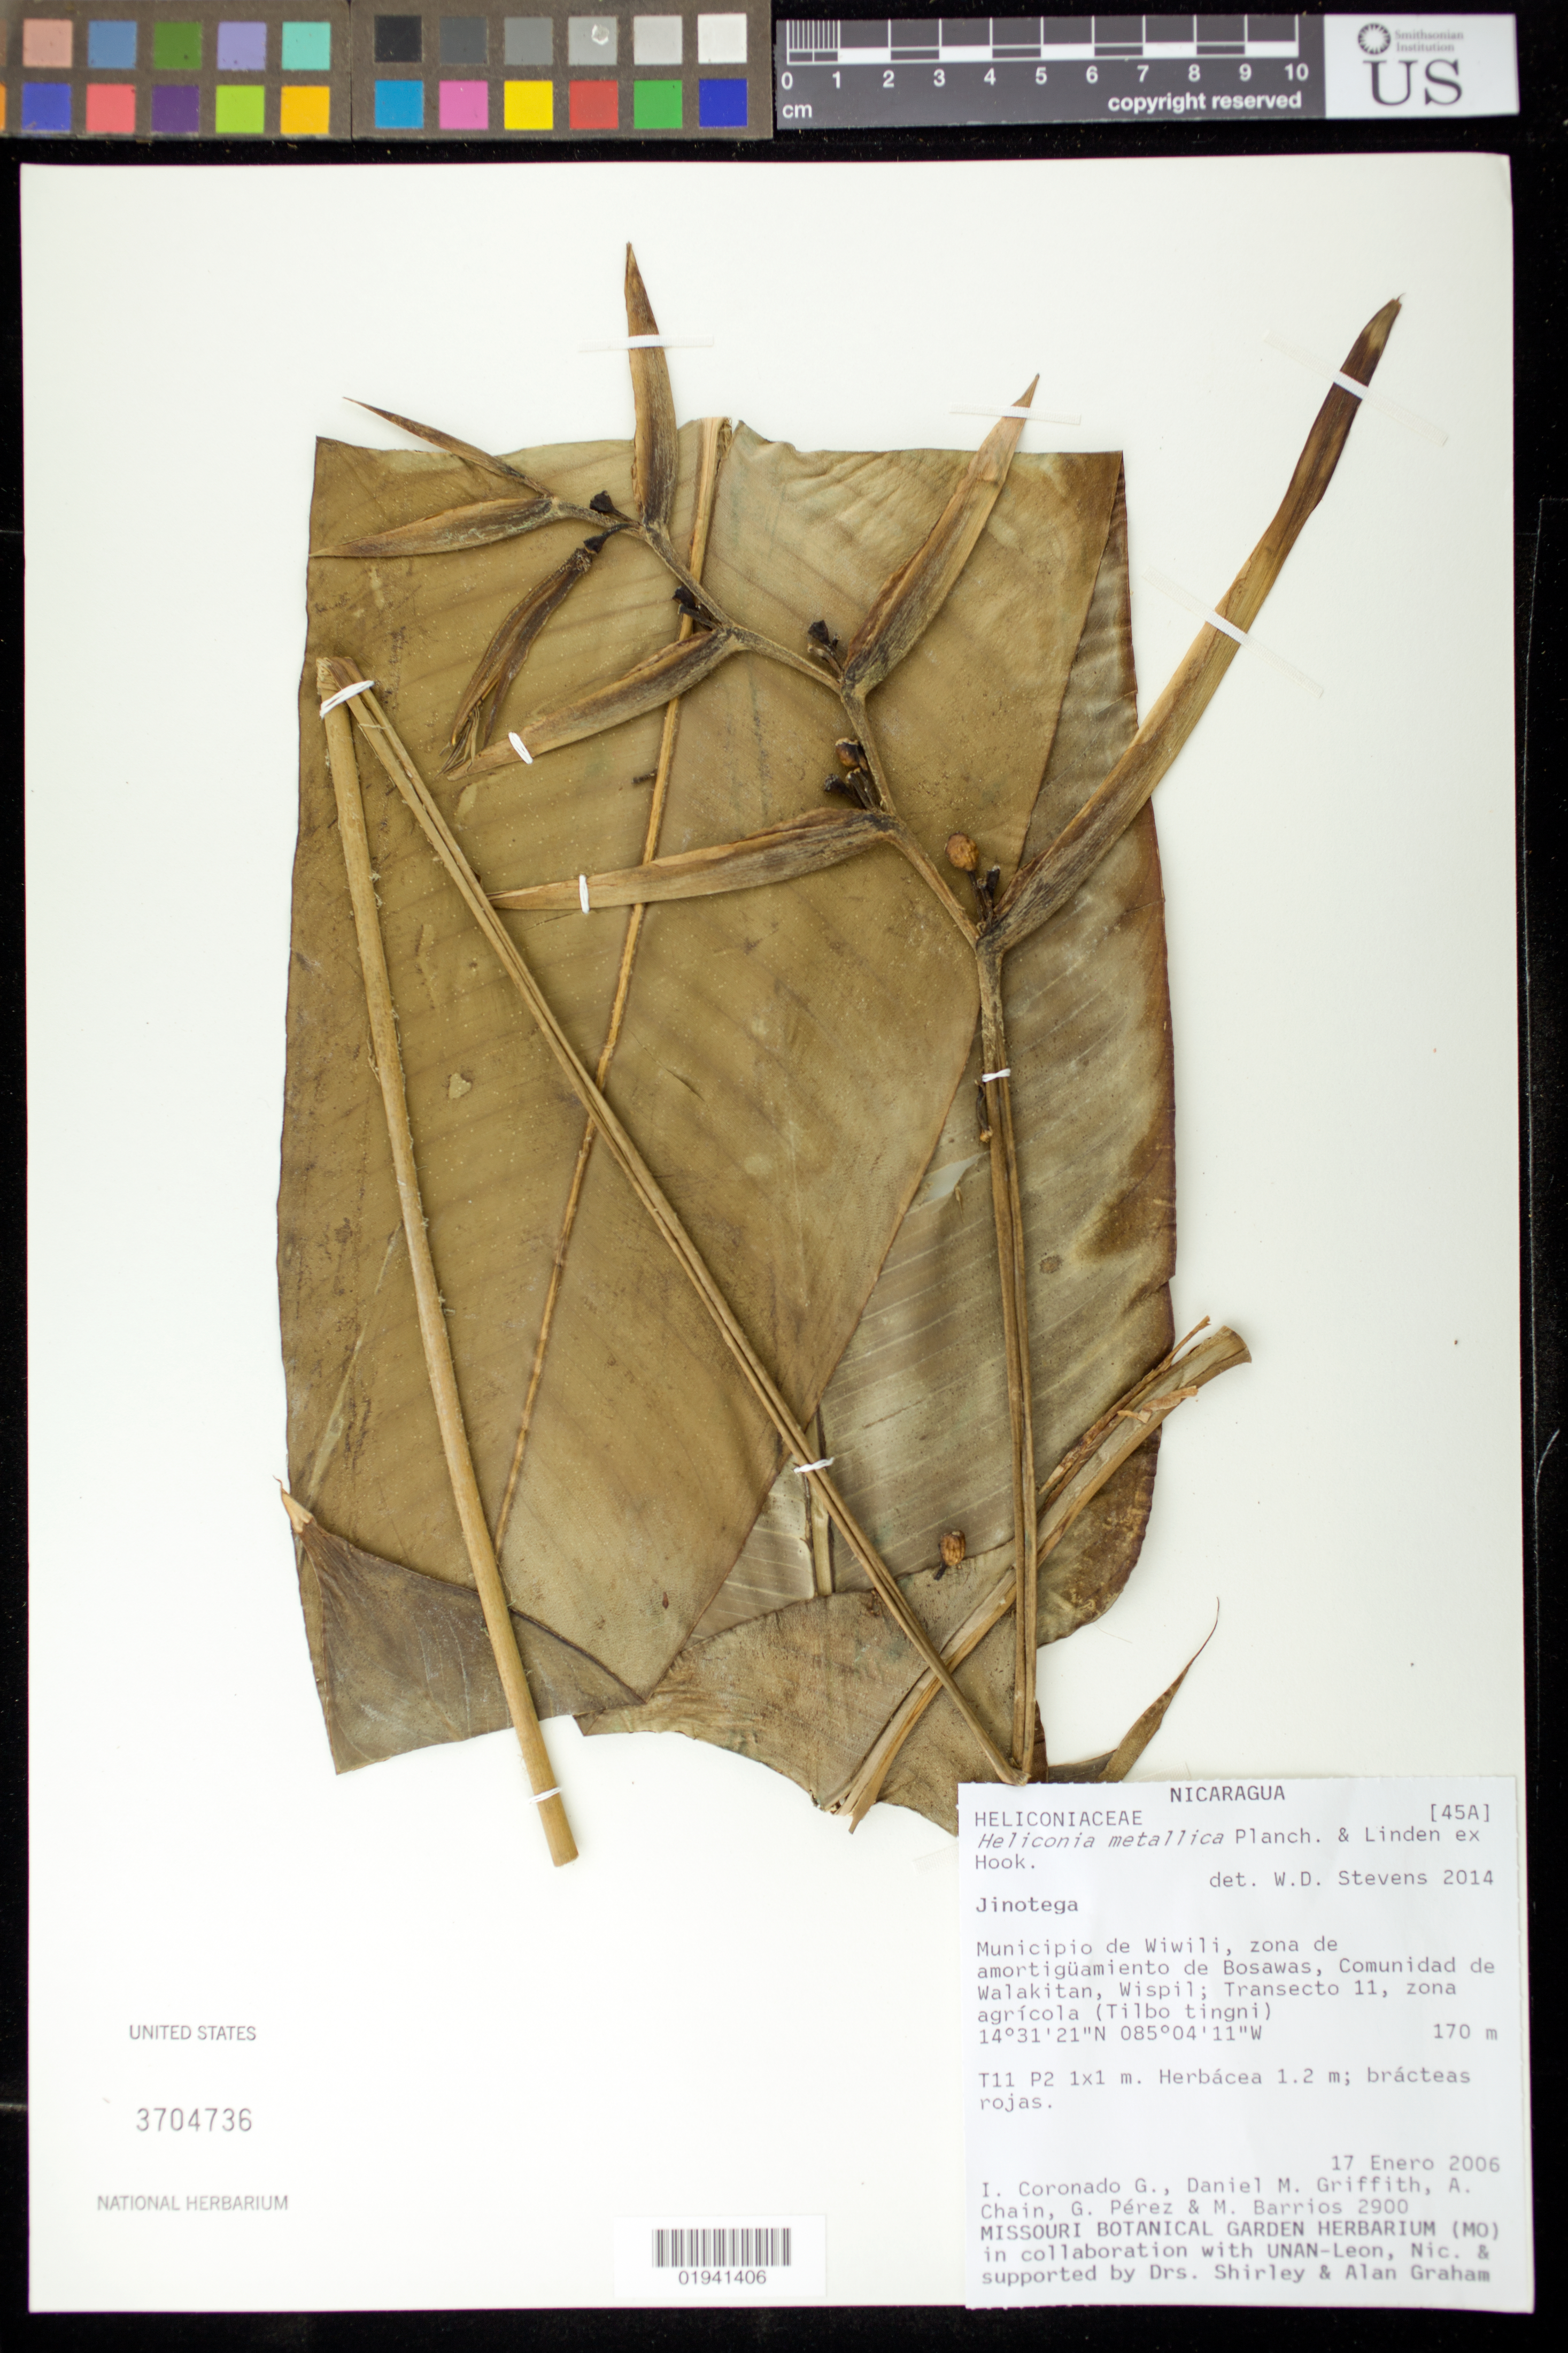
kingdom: Plantae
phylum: Tracheophyta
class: Liliopsida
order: Zingiberales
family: Heliconiaceae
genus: Heliconia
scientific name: Heliconia metallica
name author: Planch. & Linden ex Hook.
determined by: Stevens, W. Douglas, Missouri Botanical Garden (MO)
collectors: I. Coronado, D. Griffith, A. Chain, G. Perez & M. Barrios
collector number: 2900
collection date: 2006-01-17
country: Nicaragua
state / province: Jinotega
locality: Municipio de Wiwili, zona de amortiguamiento de Bosawas, Comunidad de walakitan, Wispil; Transecto 11, zona agricola (Tilbo tingni).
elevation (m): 170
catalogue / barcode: US 3704736